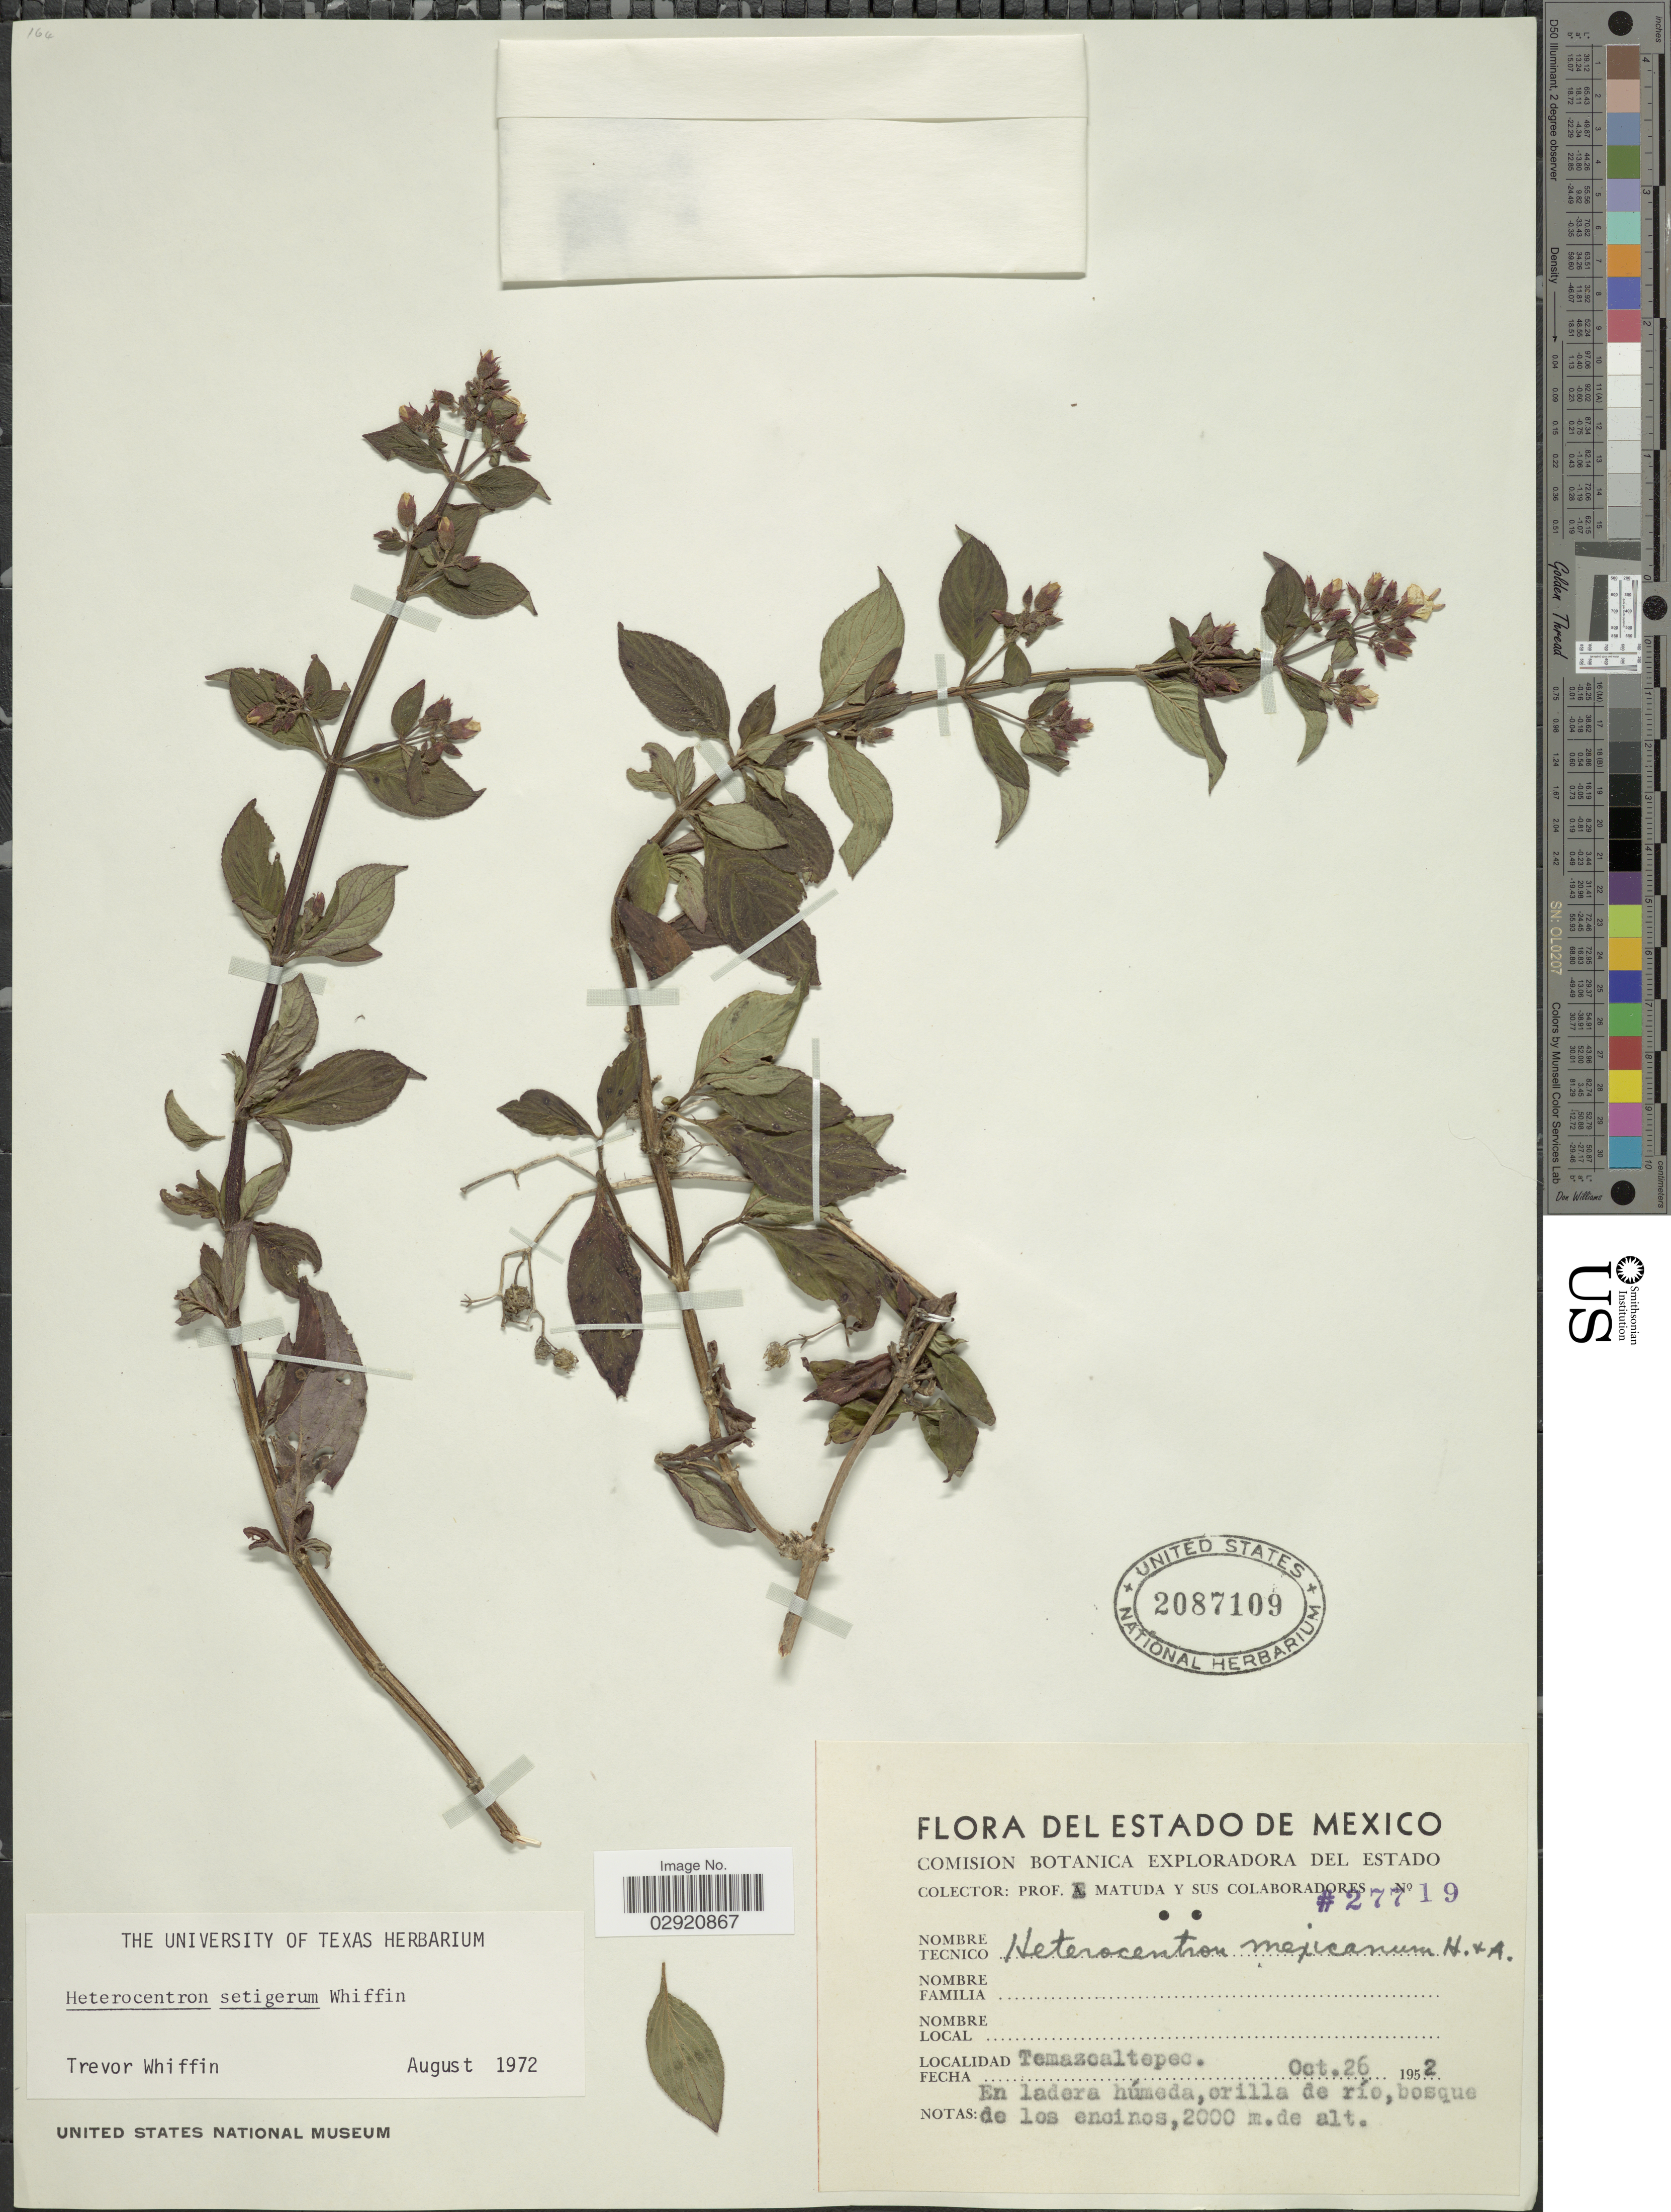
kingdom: Plantae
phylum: Tracheophyta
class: Magnoliopsida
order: Myrtales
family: Melastomataceae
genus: Heterocentron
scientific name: Heterocentron mexicanum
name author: Hook. & Arn.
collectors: E. Matuda & et al.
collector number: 27719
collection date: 1952-10-26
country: Mexico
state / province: México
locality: Temazcaltepec.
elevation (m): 2000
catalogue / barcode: US 2087109